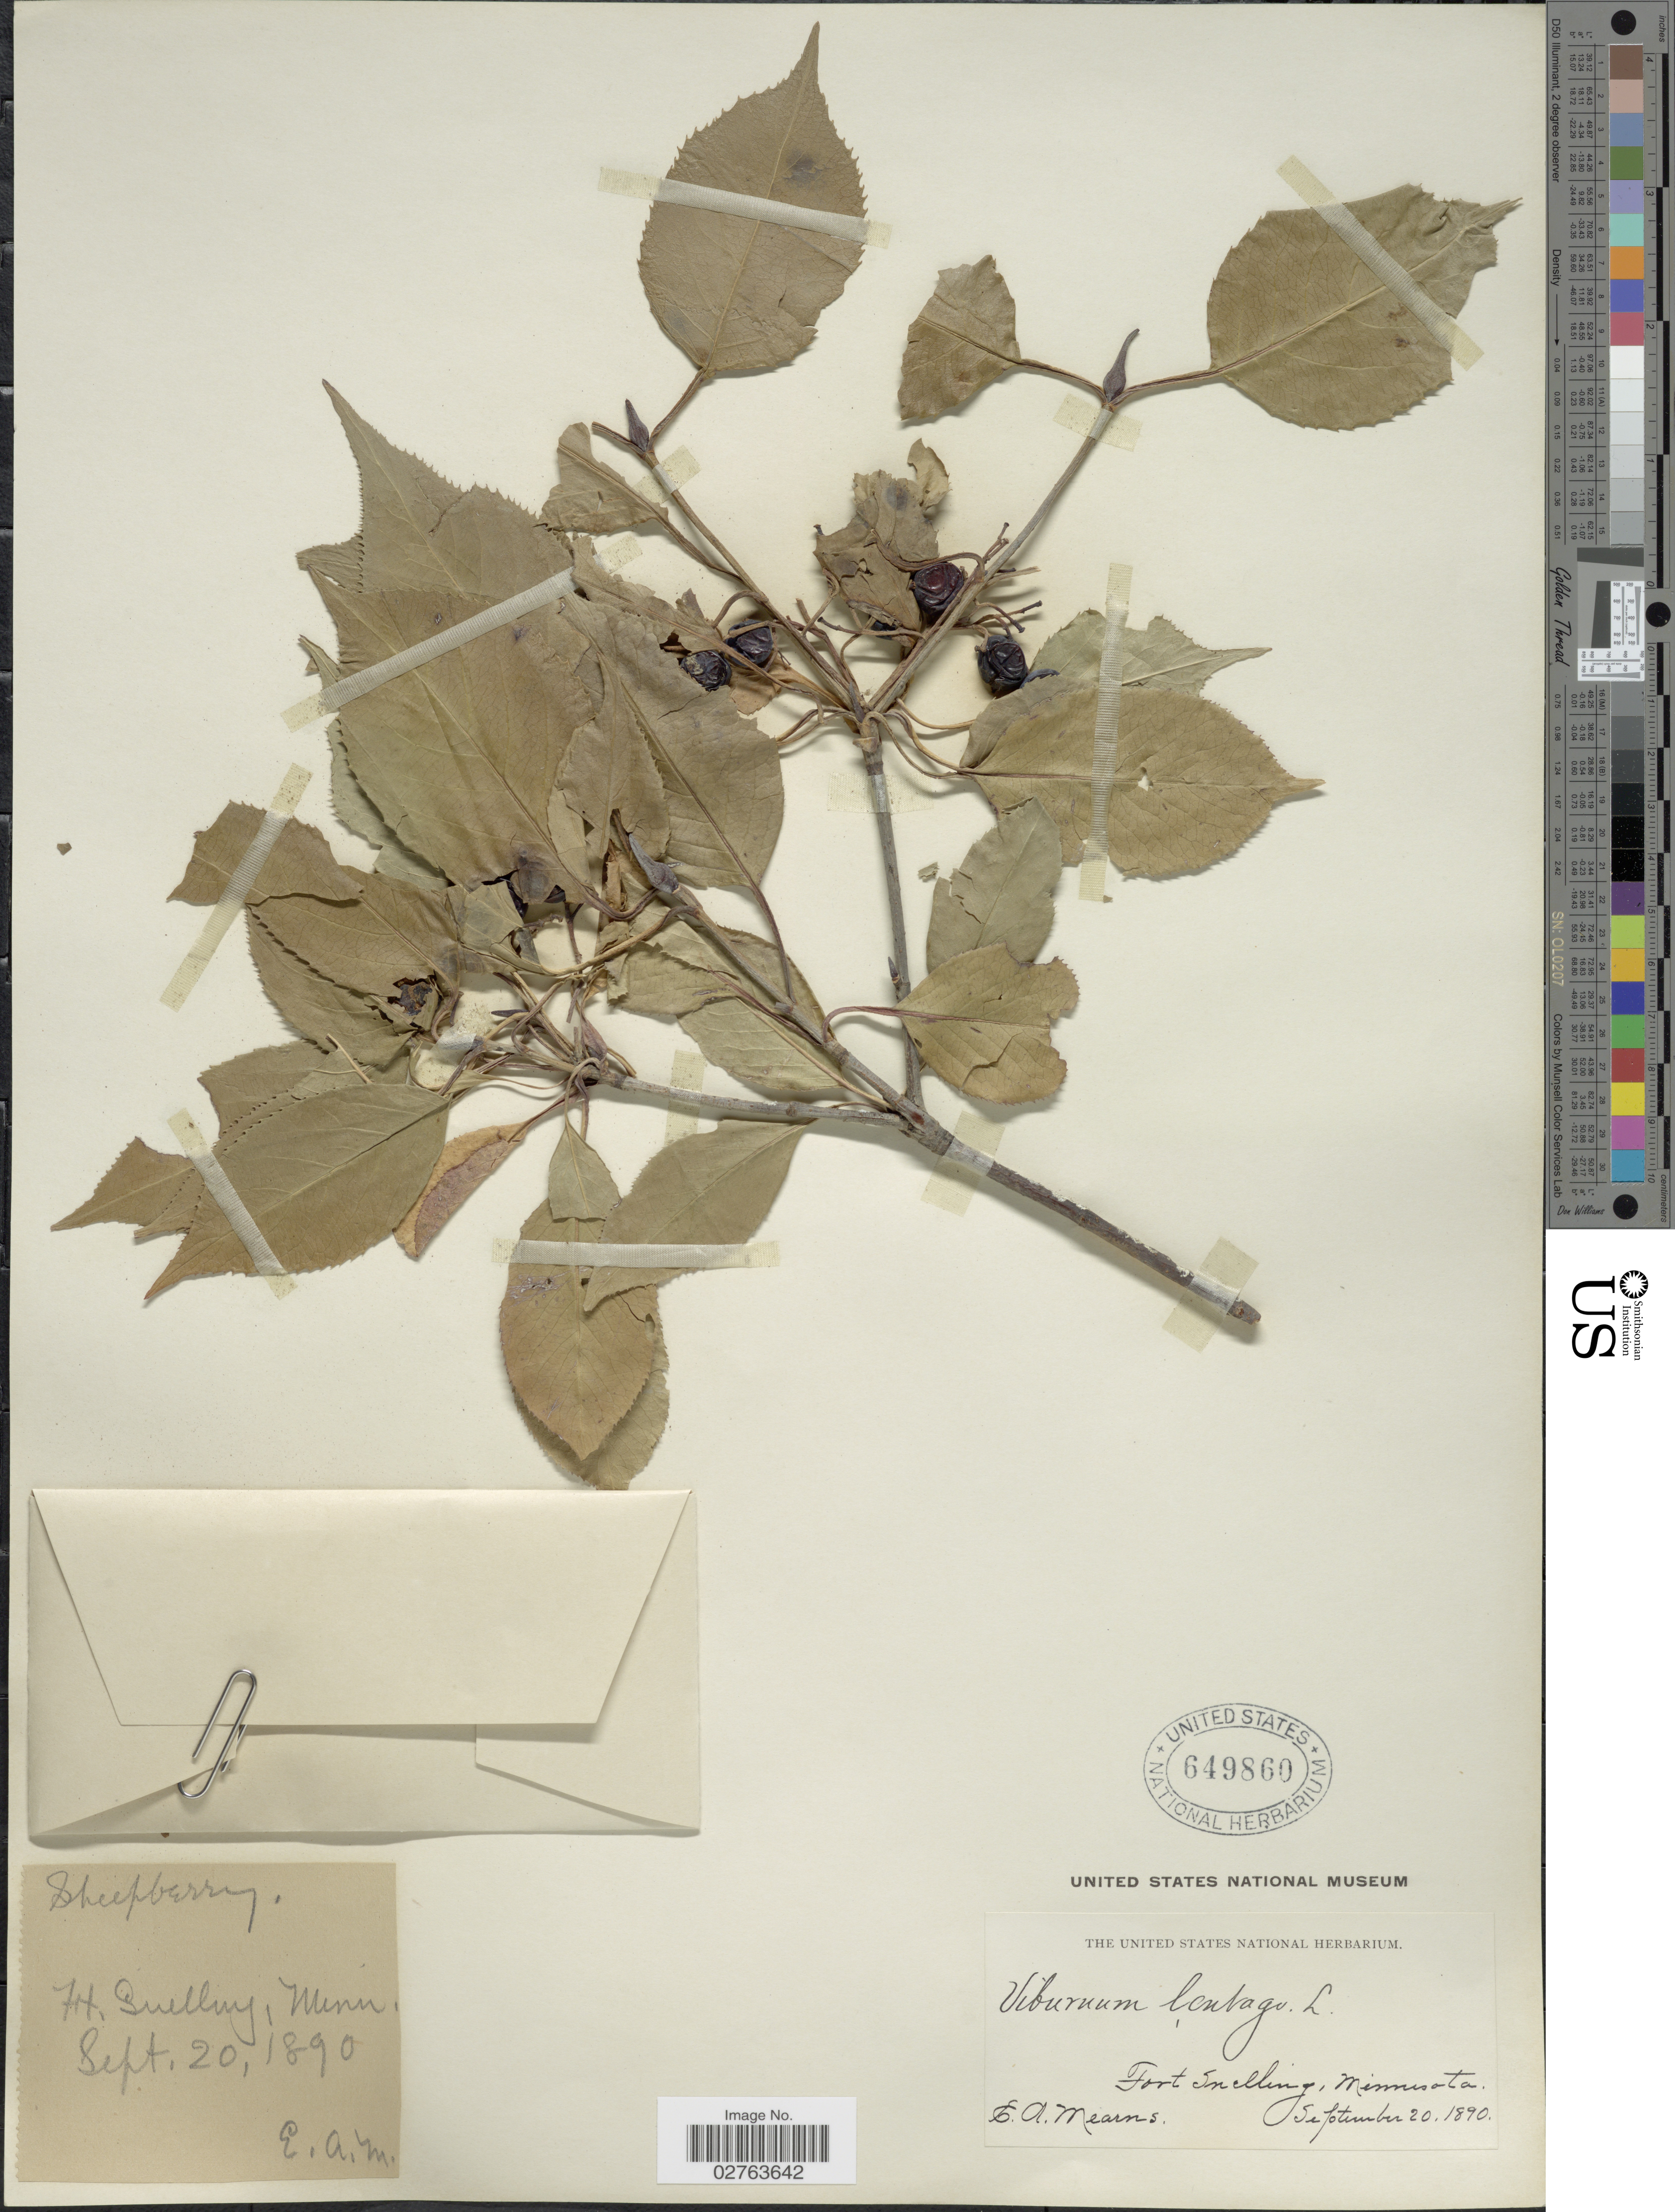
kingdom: Plantae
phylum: Tracheophyta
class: Magnoliopsida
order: Dipsacales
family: Viburnaceae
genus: Viburnum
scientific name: Viburnum lentago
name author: L.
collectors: E. A. Mearns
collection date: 1890-09-20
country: United States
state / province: Minnesota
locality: Fort Snelling.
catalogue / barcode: US 649860